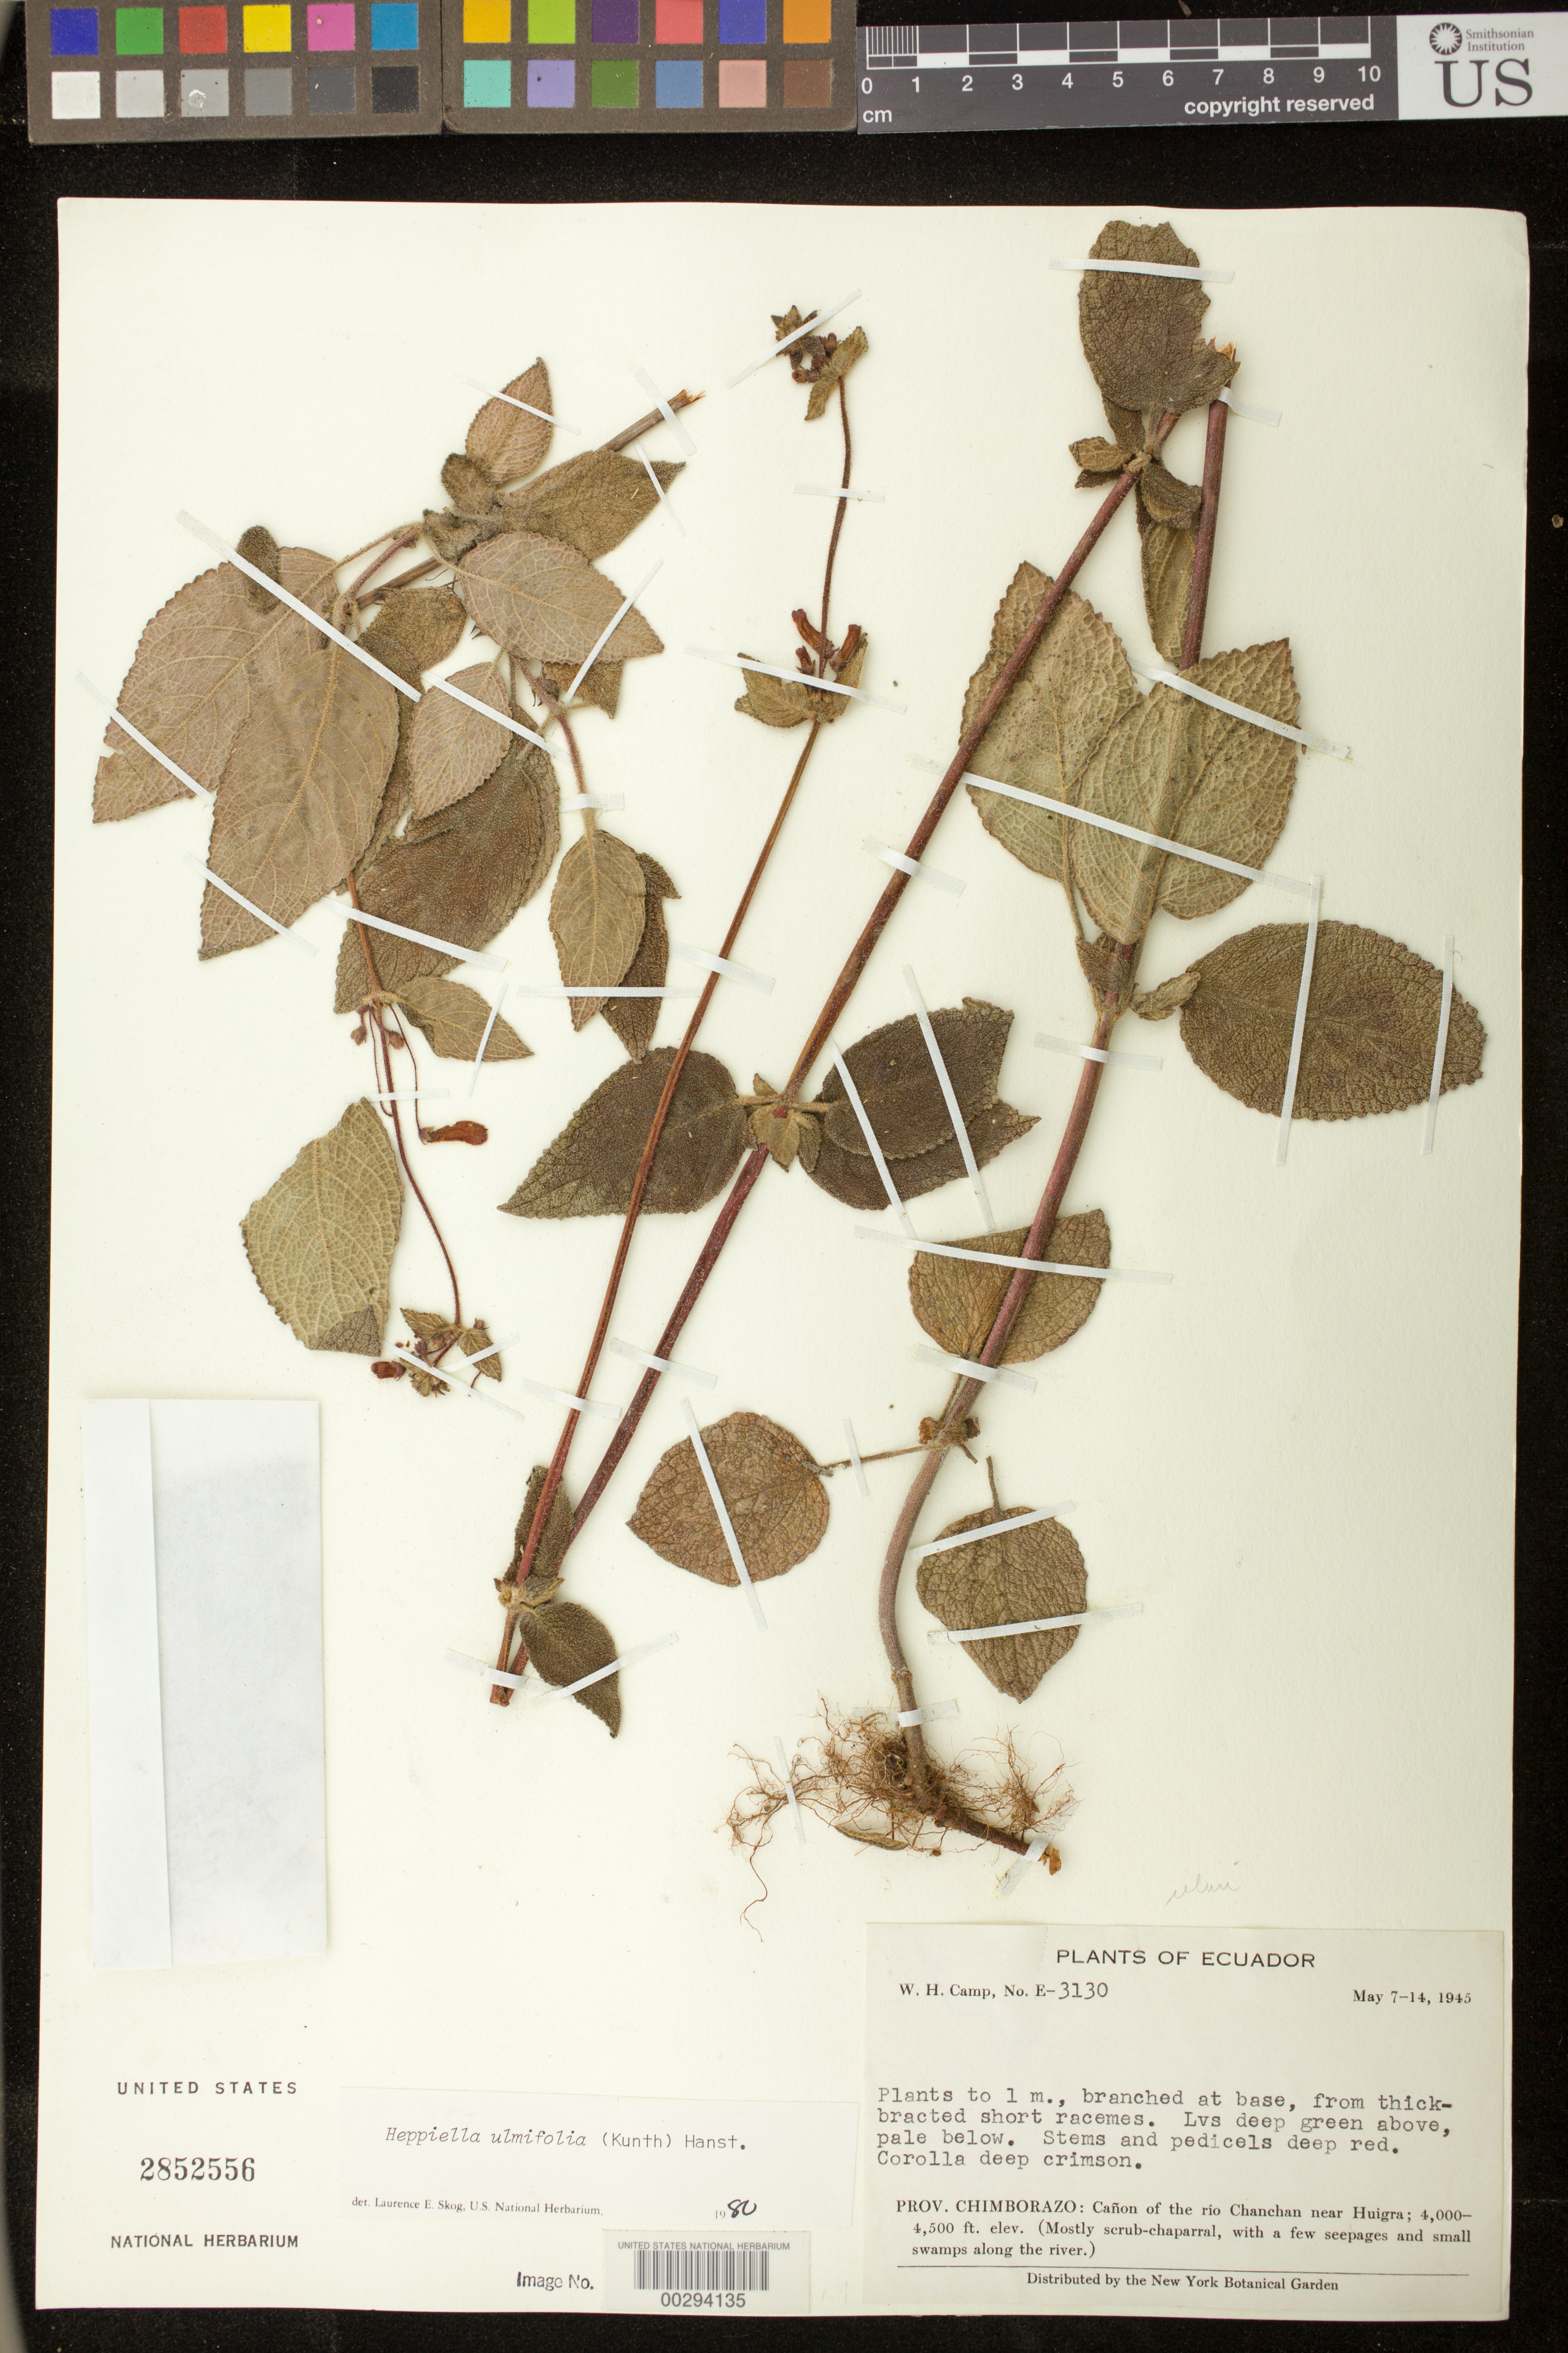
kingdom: Plantae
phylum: Tracheophyta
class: Magnoliopsida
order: Lamiales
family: Gesneriaceae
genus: Heppiella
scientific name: Heppiella ulmifolia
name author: (Kunth) Hanst.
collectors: W. H. Camp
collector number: E- 3130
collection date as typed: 7-14 May 1945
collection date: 1945-05-07/1945-05-14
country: Ecuador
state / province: Chimborazo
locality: Canon of the Rio Chanchan near Huigra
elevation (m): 1219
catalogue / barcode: US 2852556